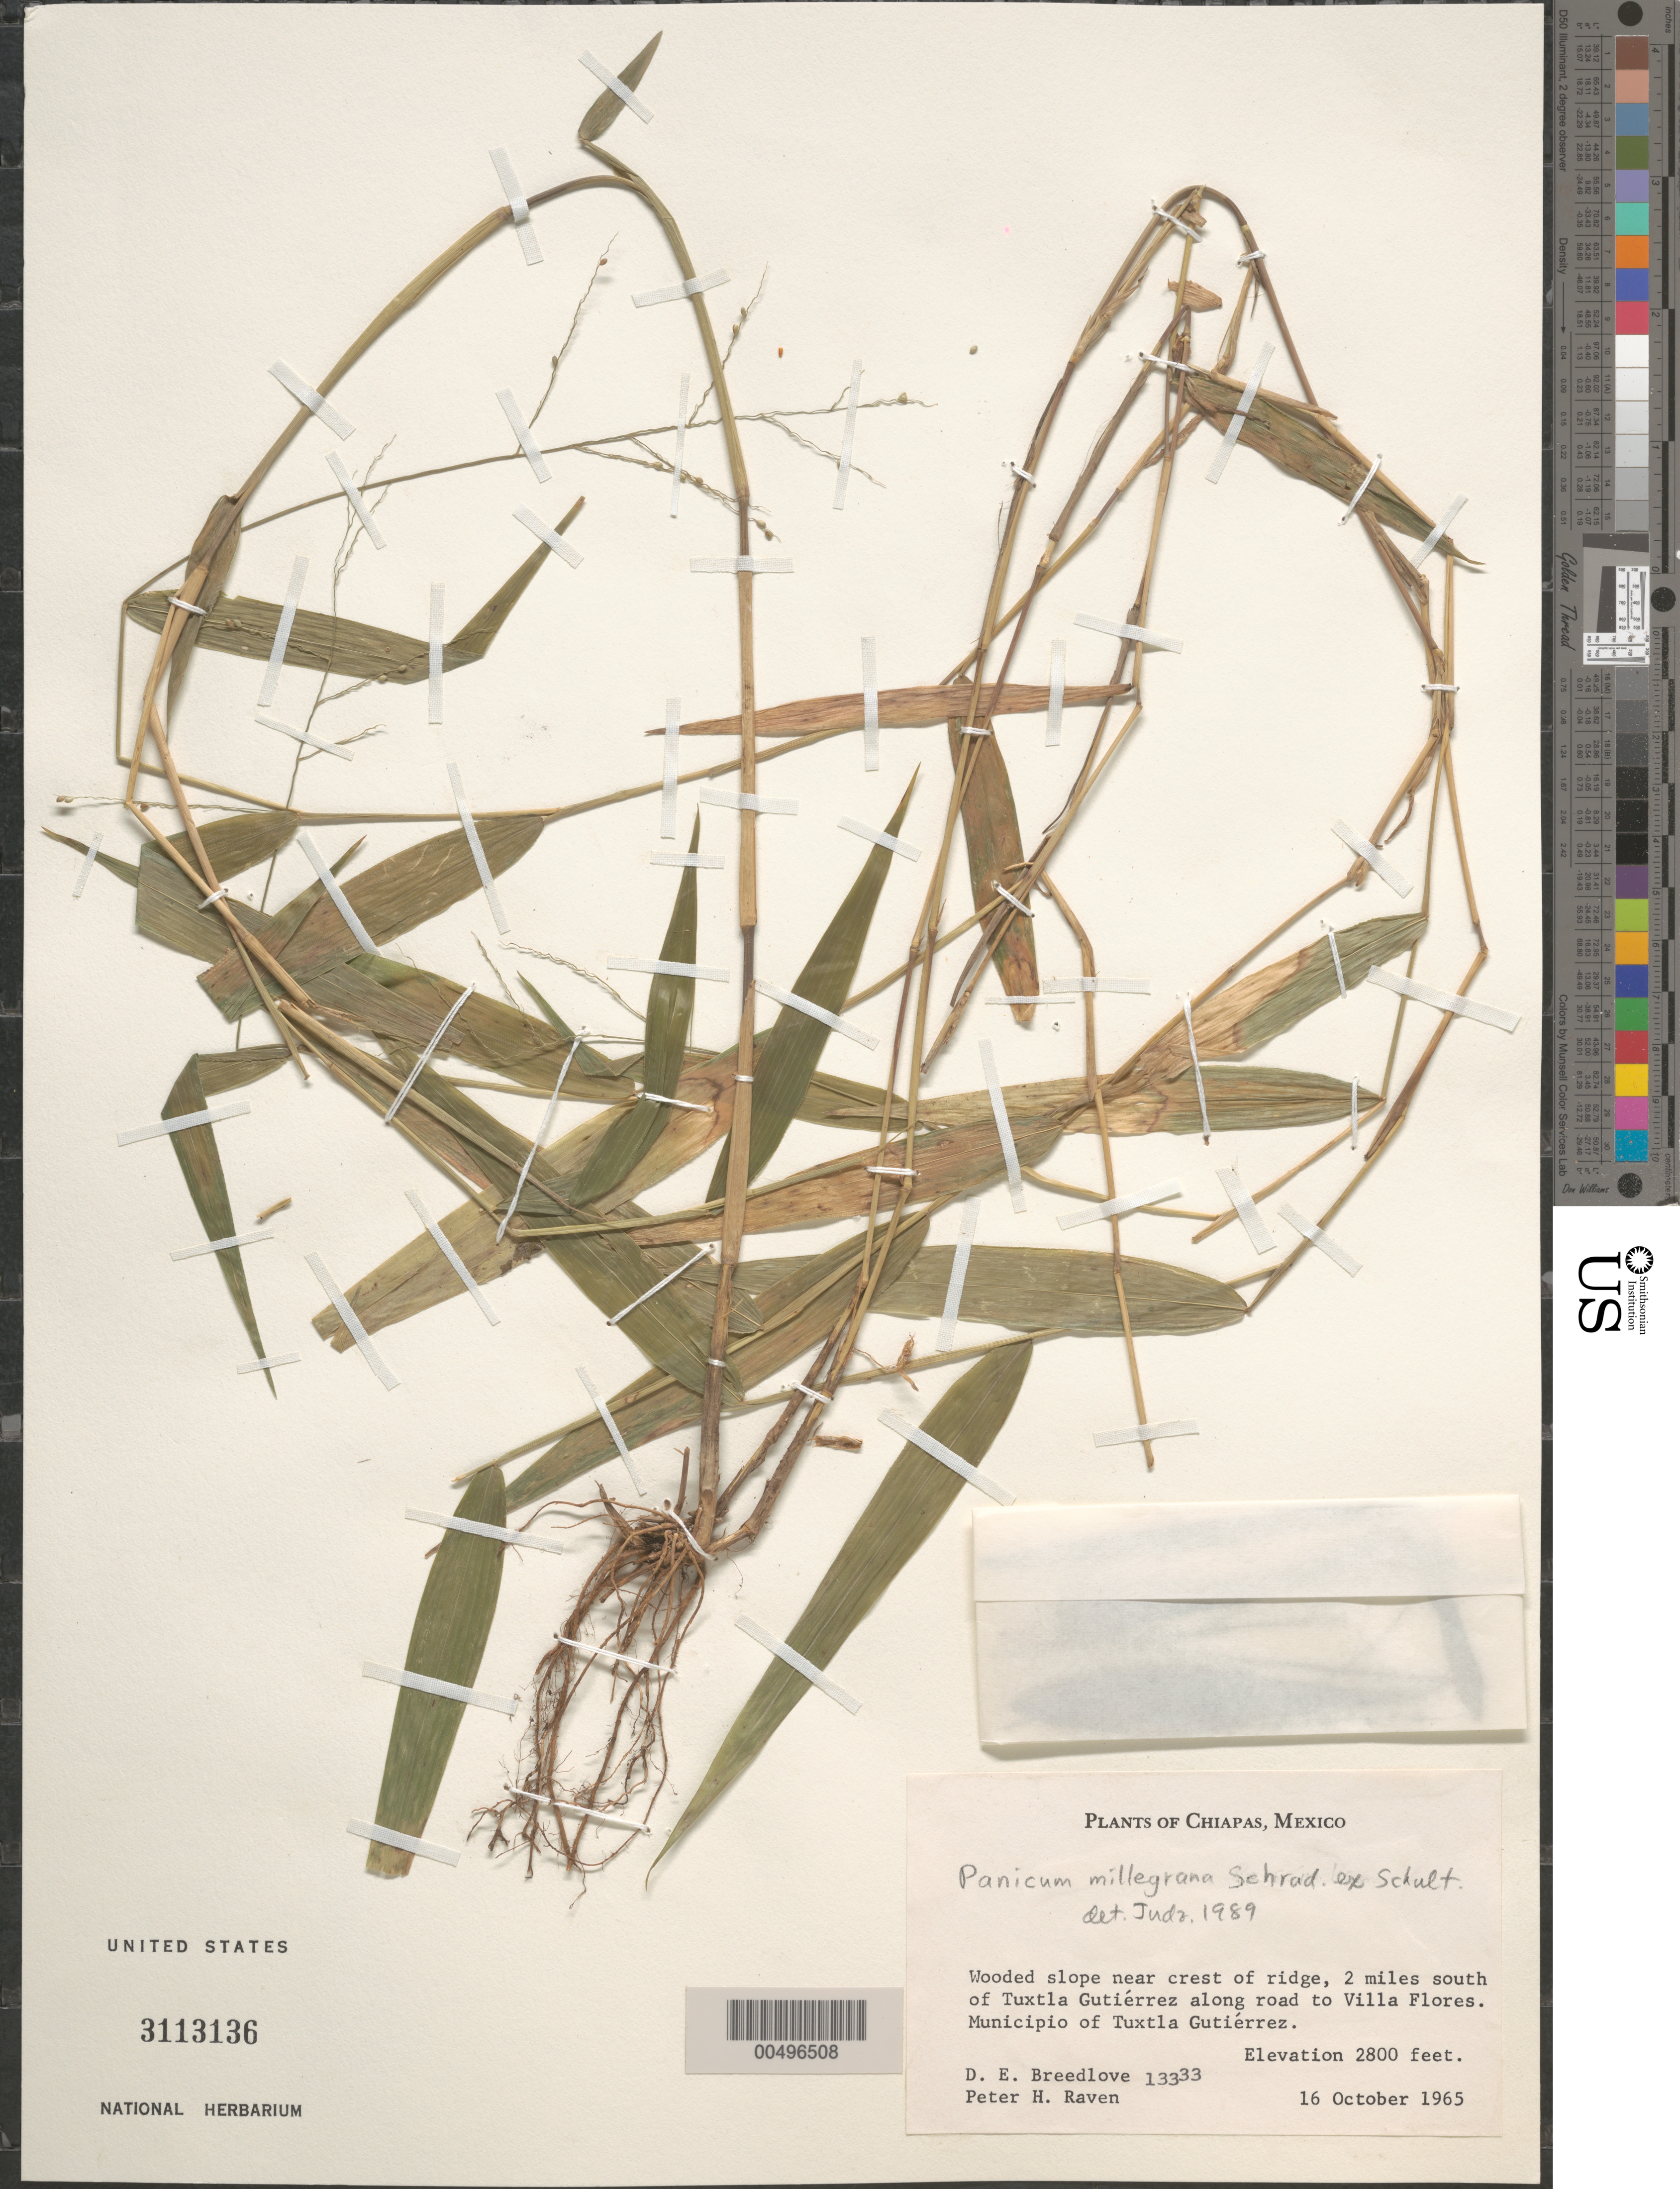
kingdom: Plantae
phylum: Tracheophyta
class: Liliopsida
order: Poales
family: Poaceae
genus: Panicum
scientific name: Panicum millegrana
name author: Poir.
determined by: Judziewicz, E. J.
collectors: D. E. Breedlove & P. H. Raven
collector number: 13333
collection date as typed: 16 Oct 1965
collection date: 1965-10-16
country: Mexico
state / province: Chiapas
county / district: Tuxtla Gutiérrez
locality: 2 mi S of Tuxtla Gutiérrez along rd to Villa Flores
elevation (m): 853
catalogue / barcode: US 3113136